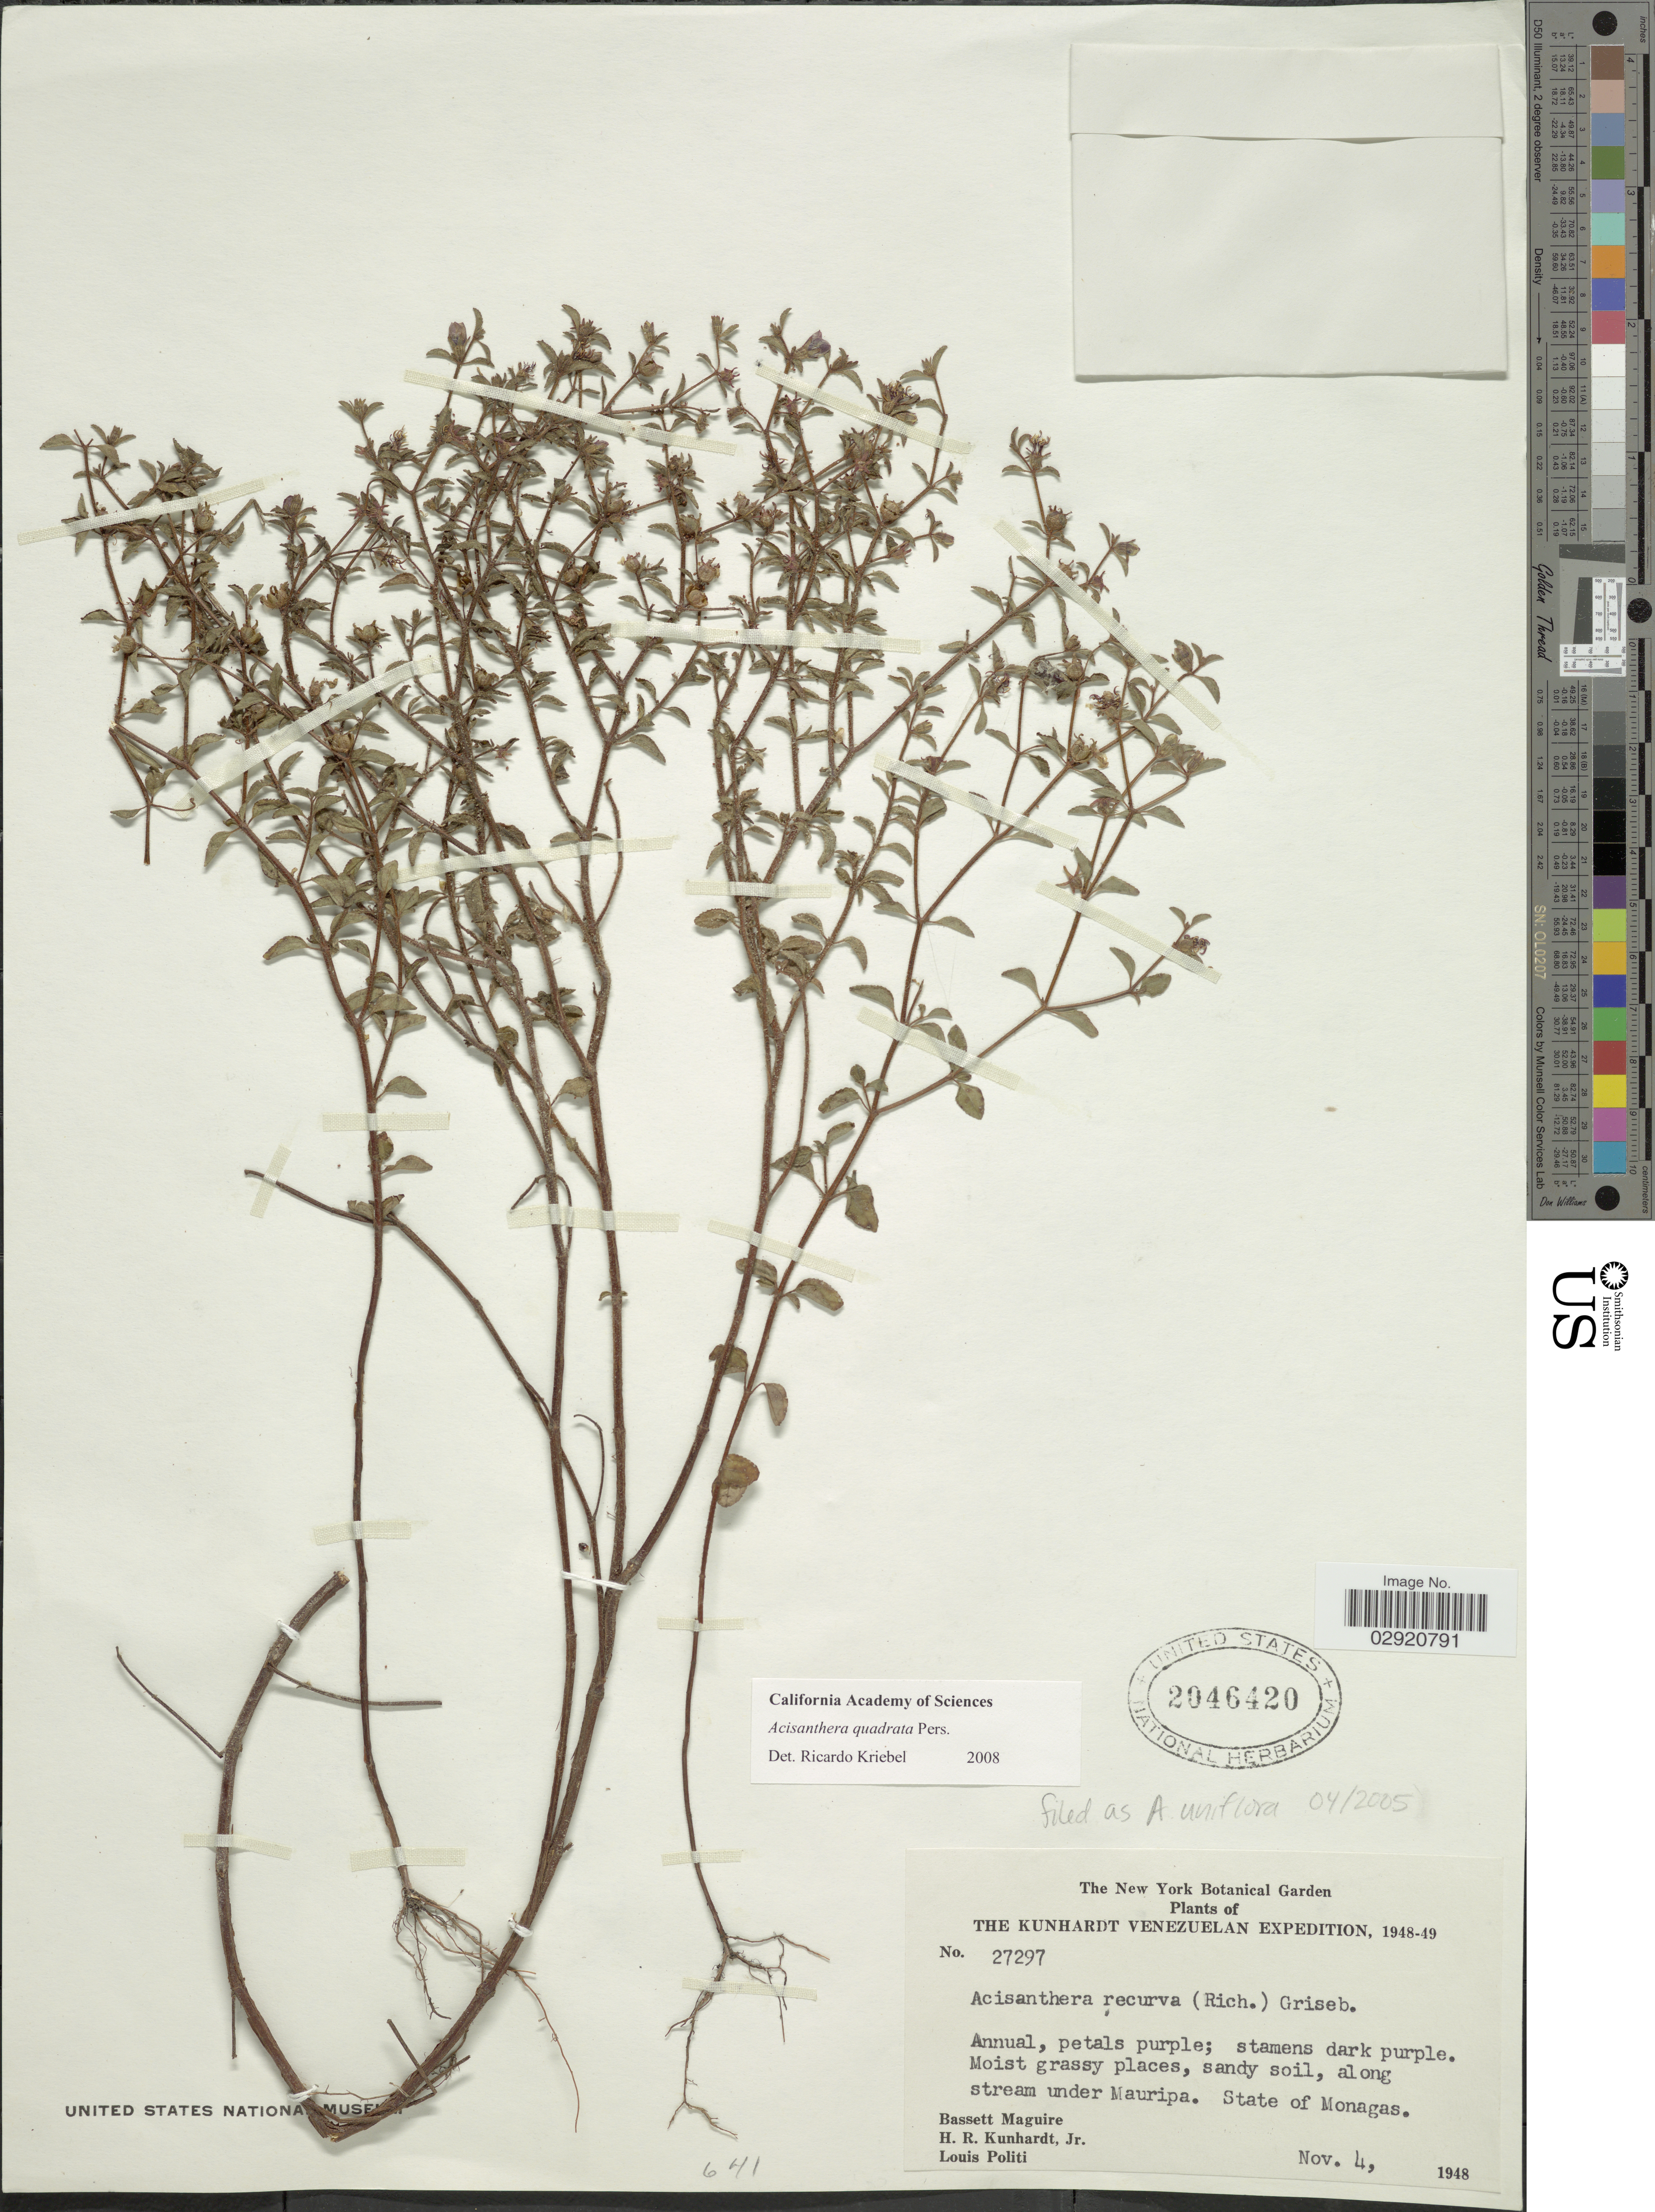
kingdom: Plantae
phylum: Tracheophyta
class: Magnoliopsida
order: Myrtales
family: Melastomataceae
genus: Acisanthera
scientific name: Acisanthera uniflora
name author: (Vahl) Gleason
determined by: Nunes da Silva, Diego, (RB), Jardim Botanico do Rio de Janeiro - Herbario (BRAZIL)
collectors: B. Maguire, H. Kunhardt & L. Politi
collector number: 27297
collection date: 1948-11-04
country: Venezuela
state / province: Monagas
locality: Along stream under Mauripa.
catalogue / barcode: US 2046420